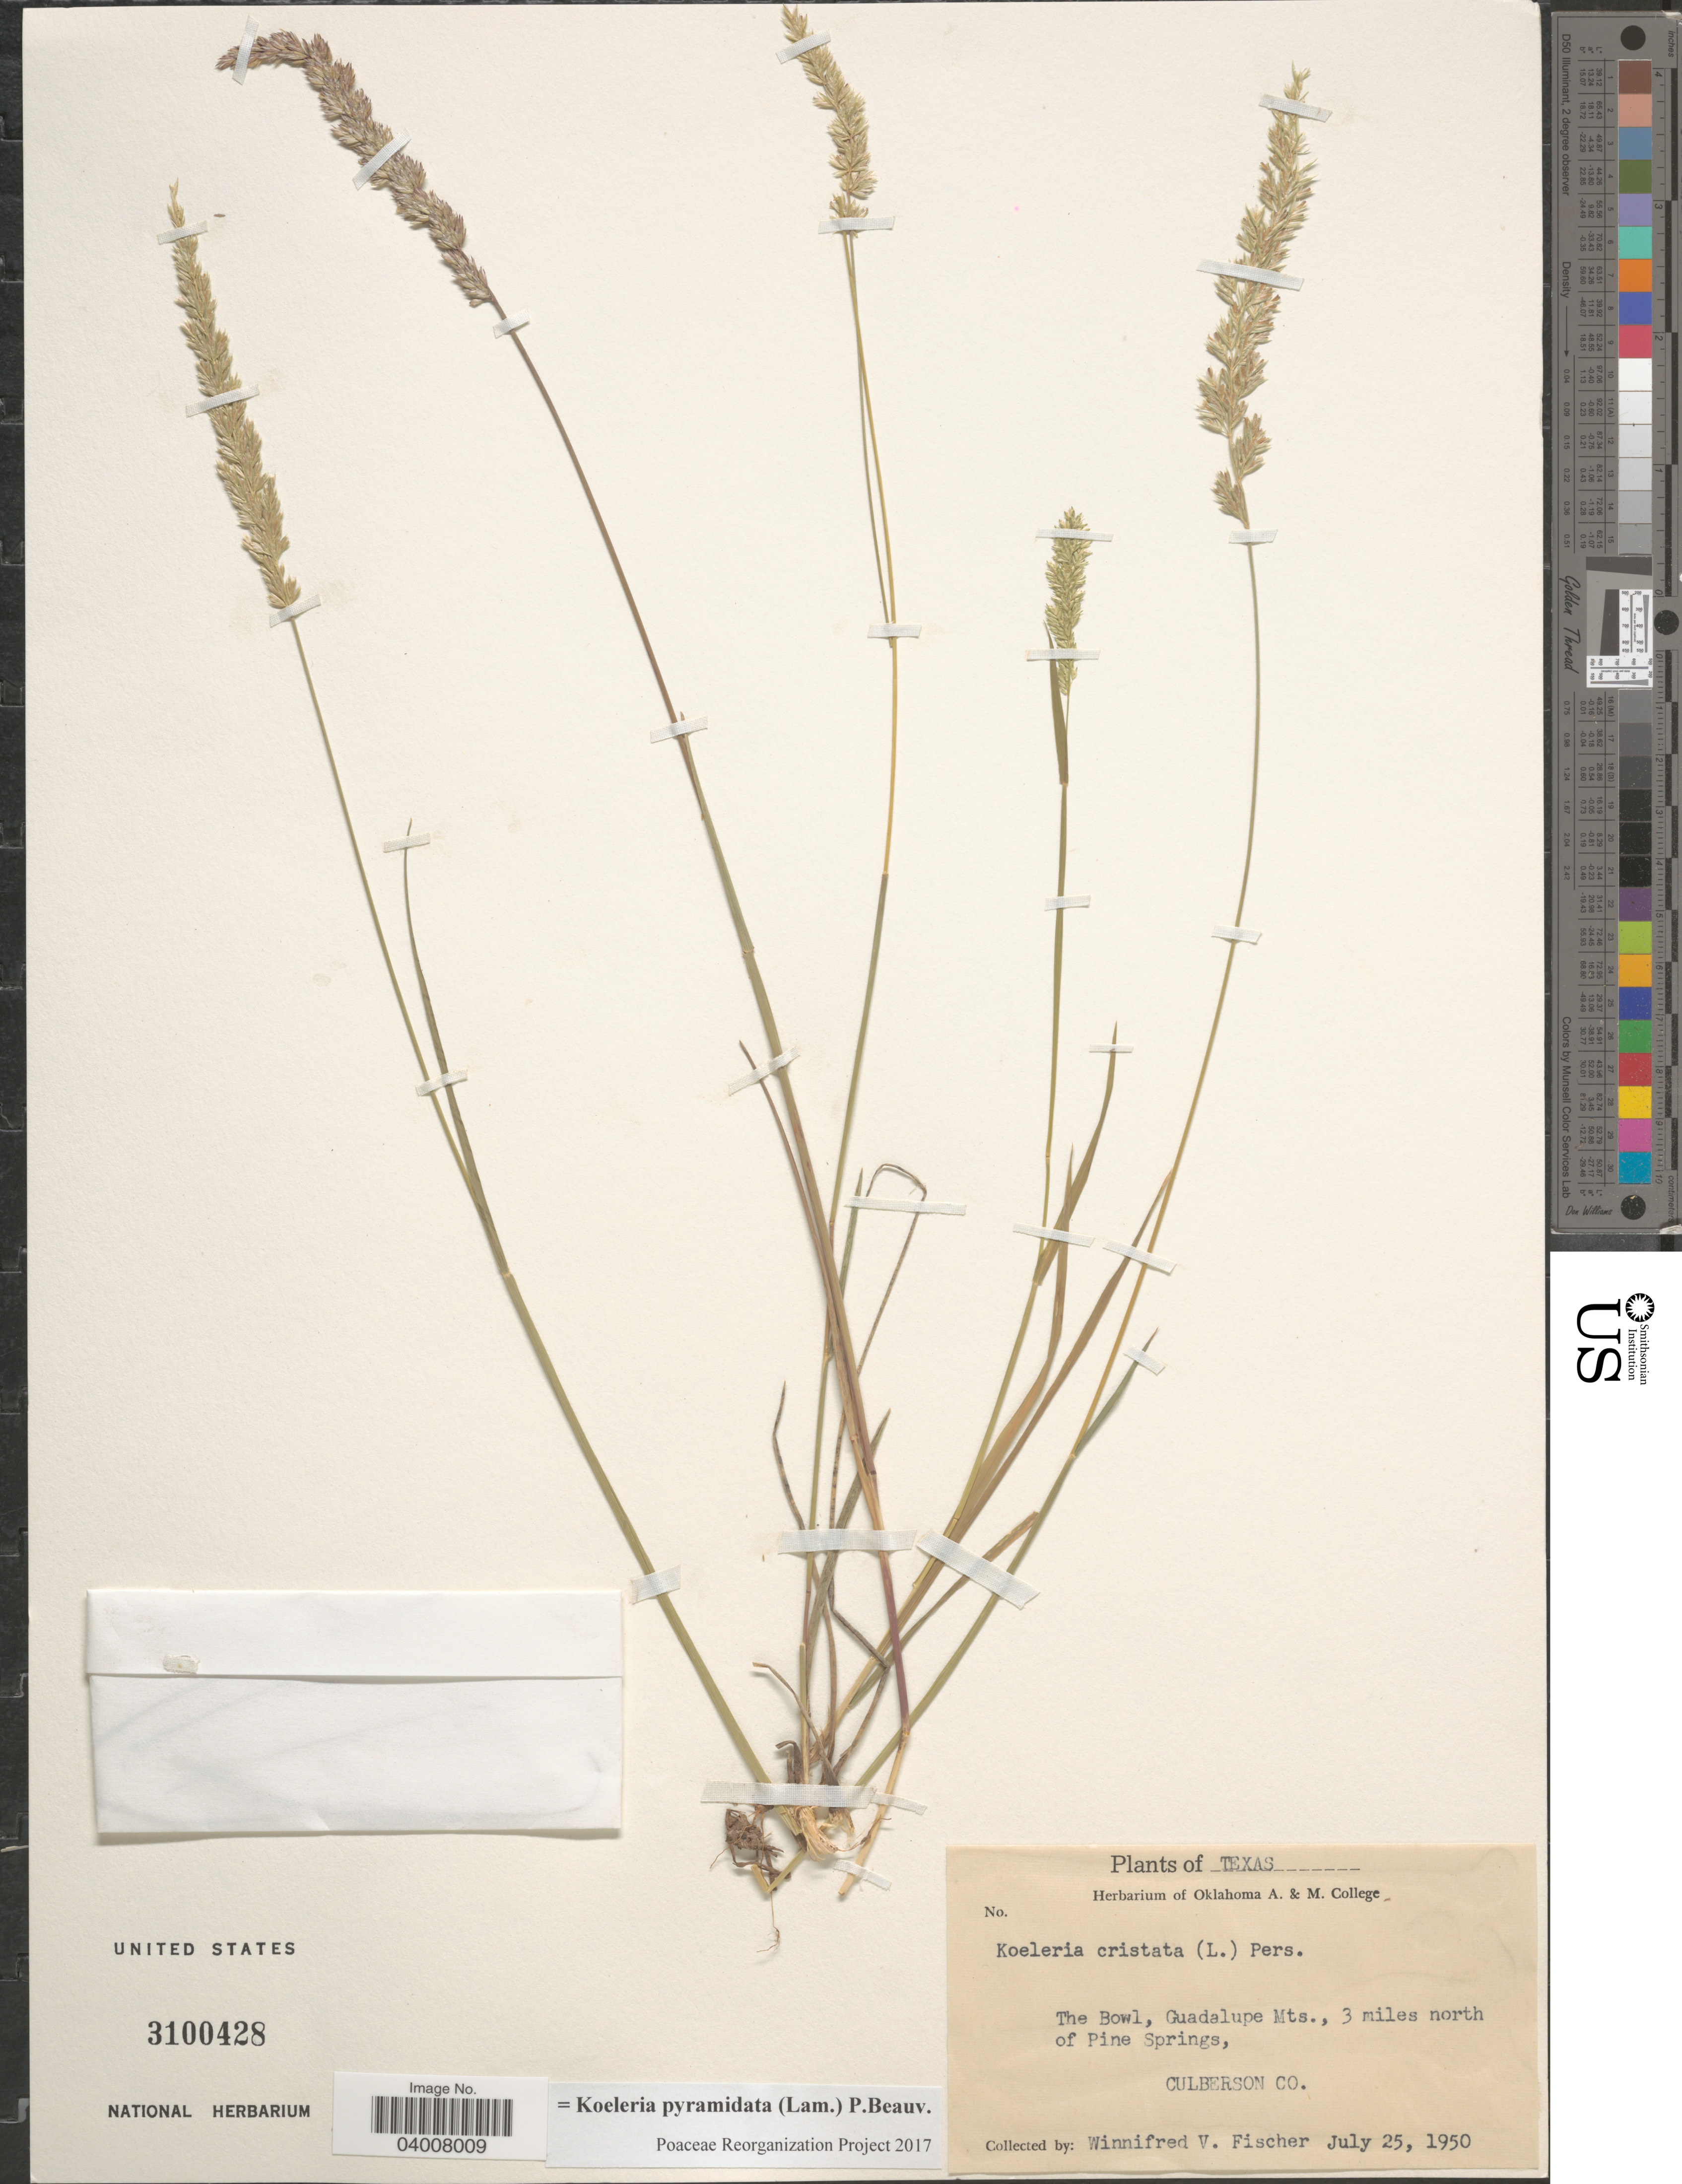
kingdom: Plantae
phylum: Tracheophyta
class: Liliopsida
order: Poales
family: Poaceae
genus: Koeleria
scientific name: Koeleria pyramidata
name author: (Lam.) P. Beauv.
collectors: W. Fischer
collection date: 1950-07-25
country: United States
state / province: Texas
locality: The Bowl, Guadalupe Mts., 3 miles north of Pine Springs, Culberson Co.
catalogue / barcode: US 3100428